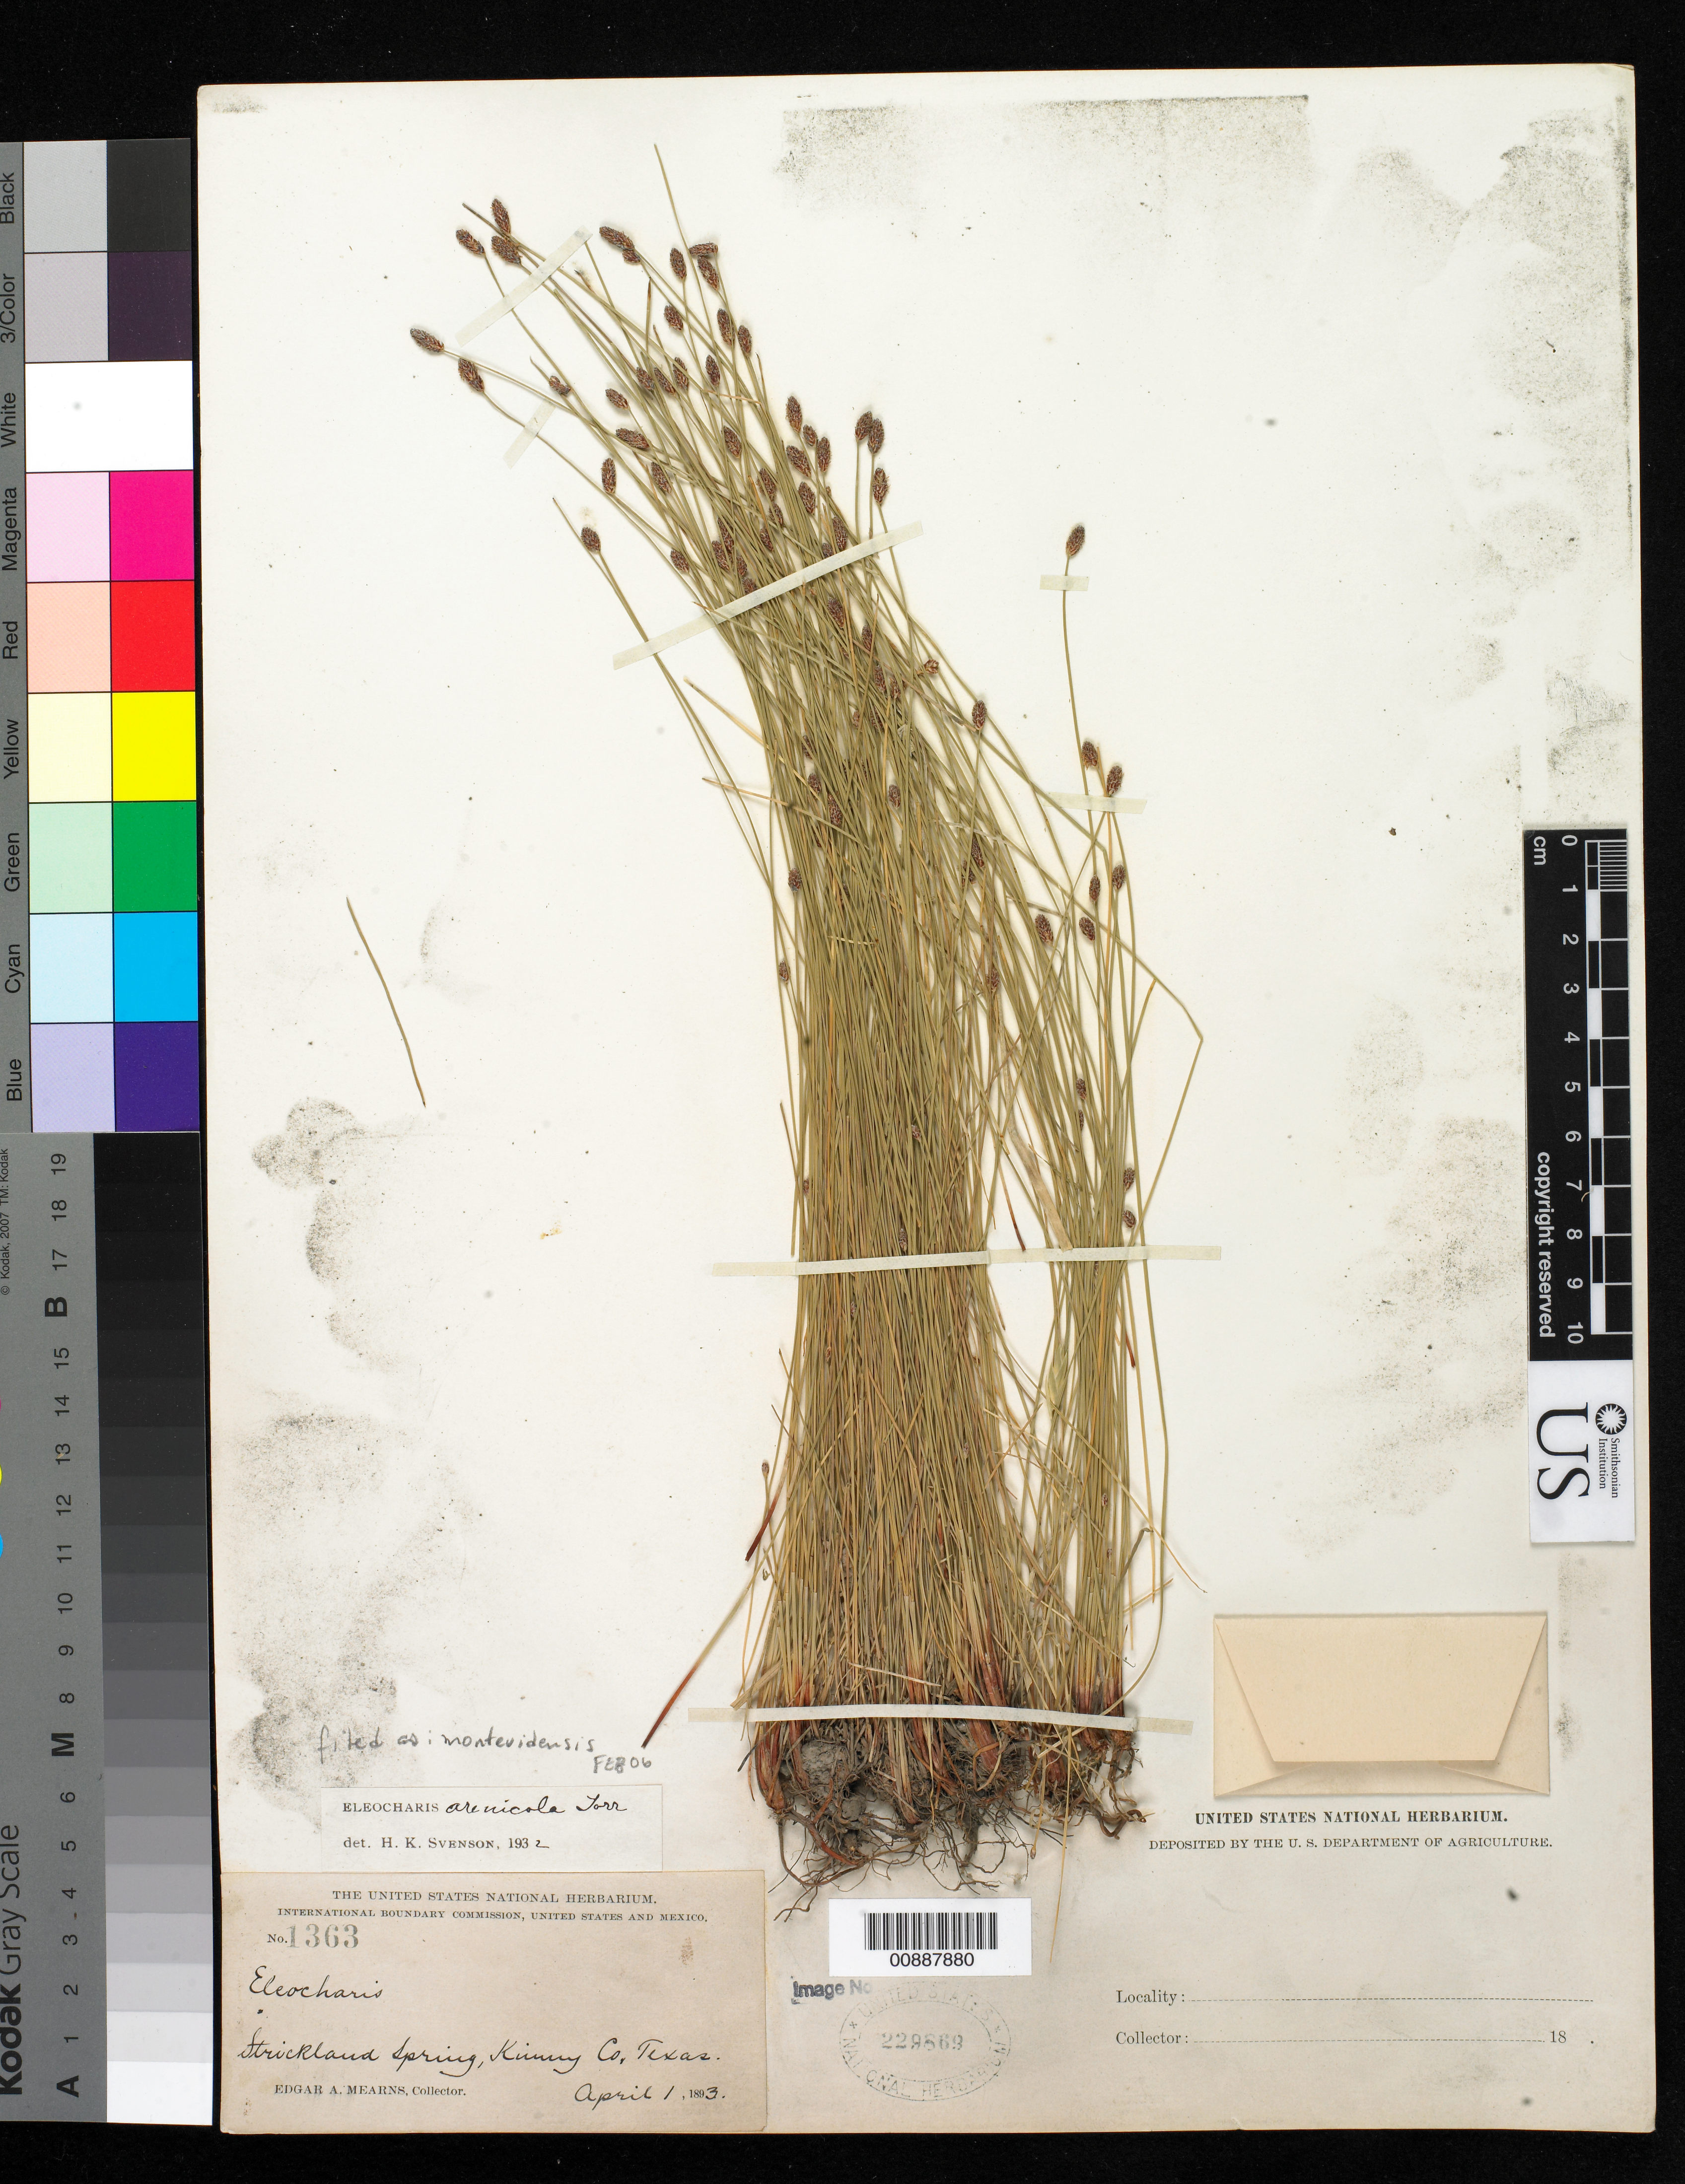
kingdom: Plantae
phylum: Tracheophyta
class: Liliopsida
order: Poales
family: Cyperaceae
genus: Eleocharis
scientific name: Eleocharis montevidensis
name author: Kunth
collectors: E. A. Mearns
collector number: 1363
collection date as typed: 01 Apr 1893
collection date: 1893-04-01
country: United States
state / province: Texas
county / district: Kinney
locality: Strickland Spring, Kinney County, Texas.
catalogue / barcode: US 229869